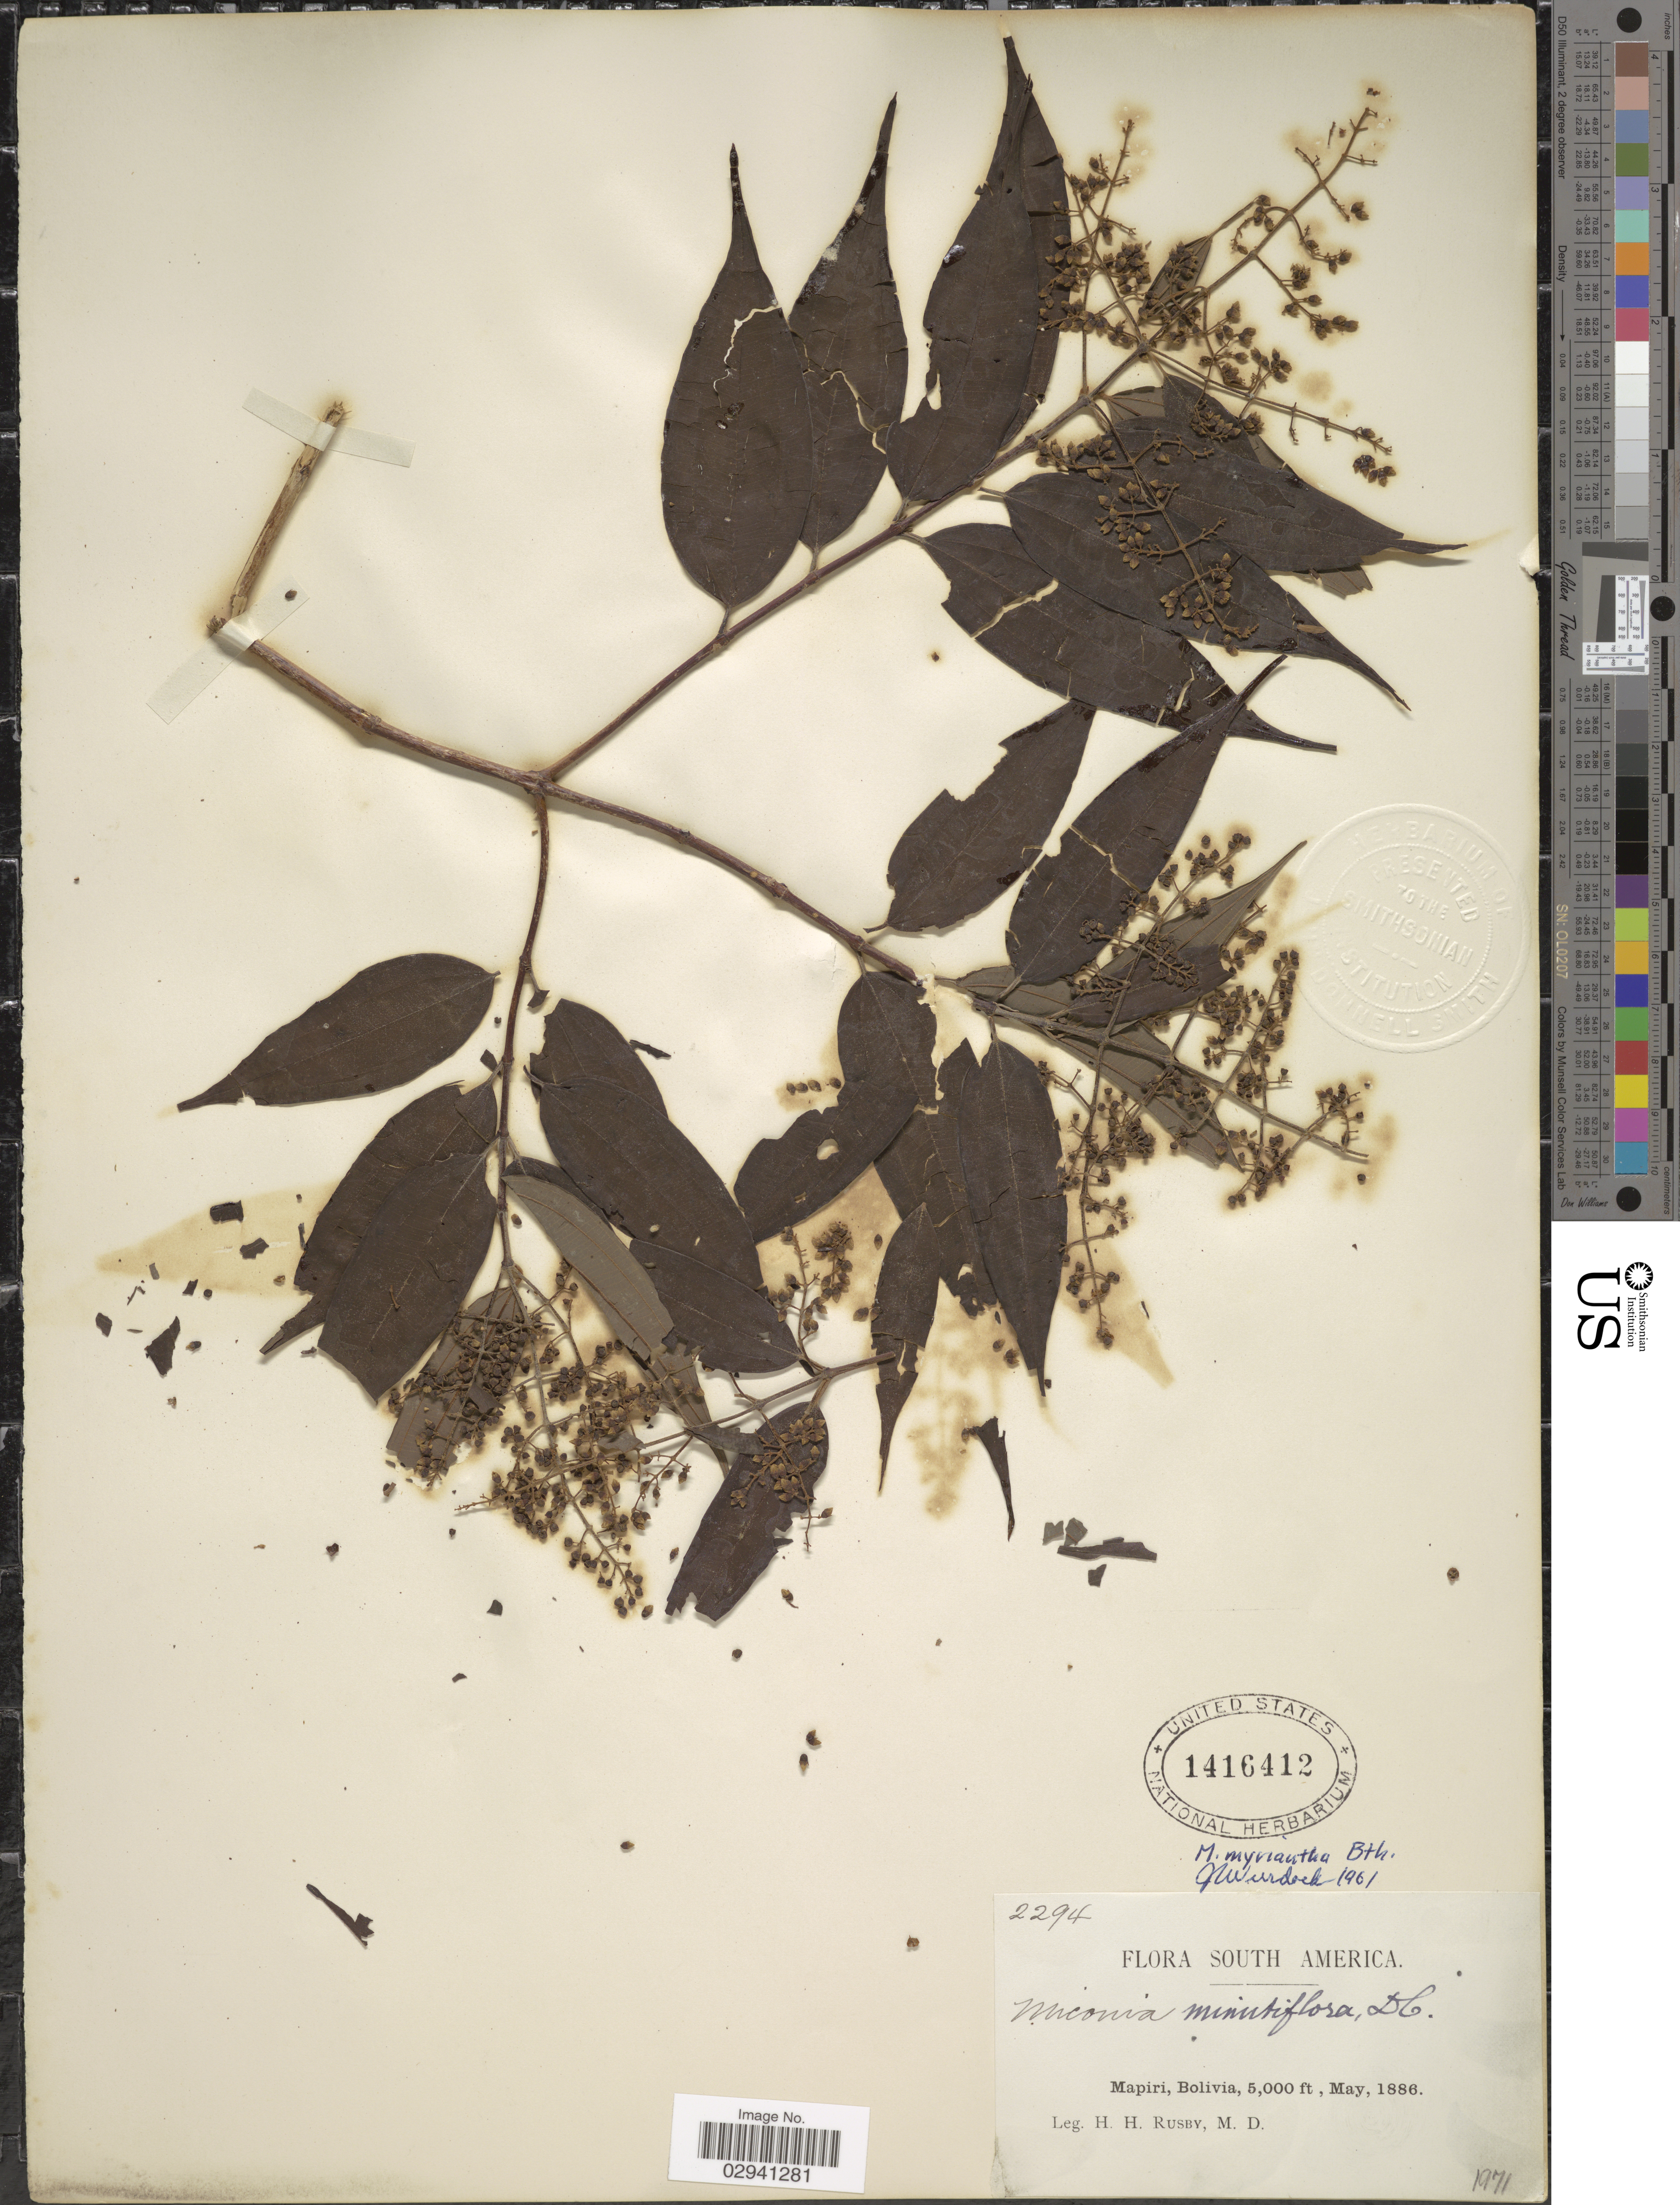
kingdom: Plantae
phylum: Tracheophyta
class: Magnoliopsida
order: Myrtales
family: Melastomataceae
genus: Miconia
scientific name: Miconia myriantha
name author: Benth.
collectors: H. H. Rusby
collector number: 2294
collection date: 1886-05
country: Bolivia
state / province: La Páz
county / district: Larecaja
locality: Mapiri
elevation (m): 1524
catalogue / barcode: US 1416412